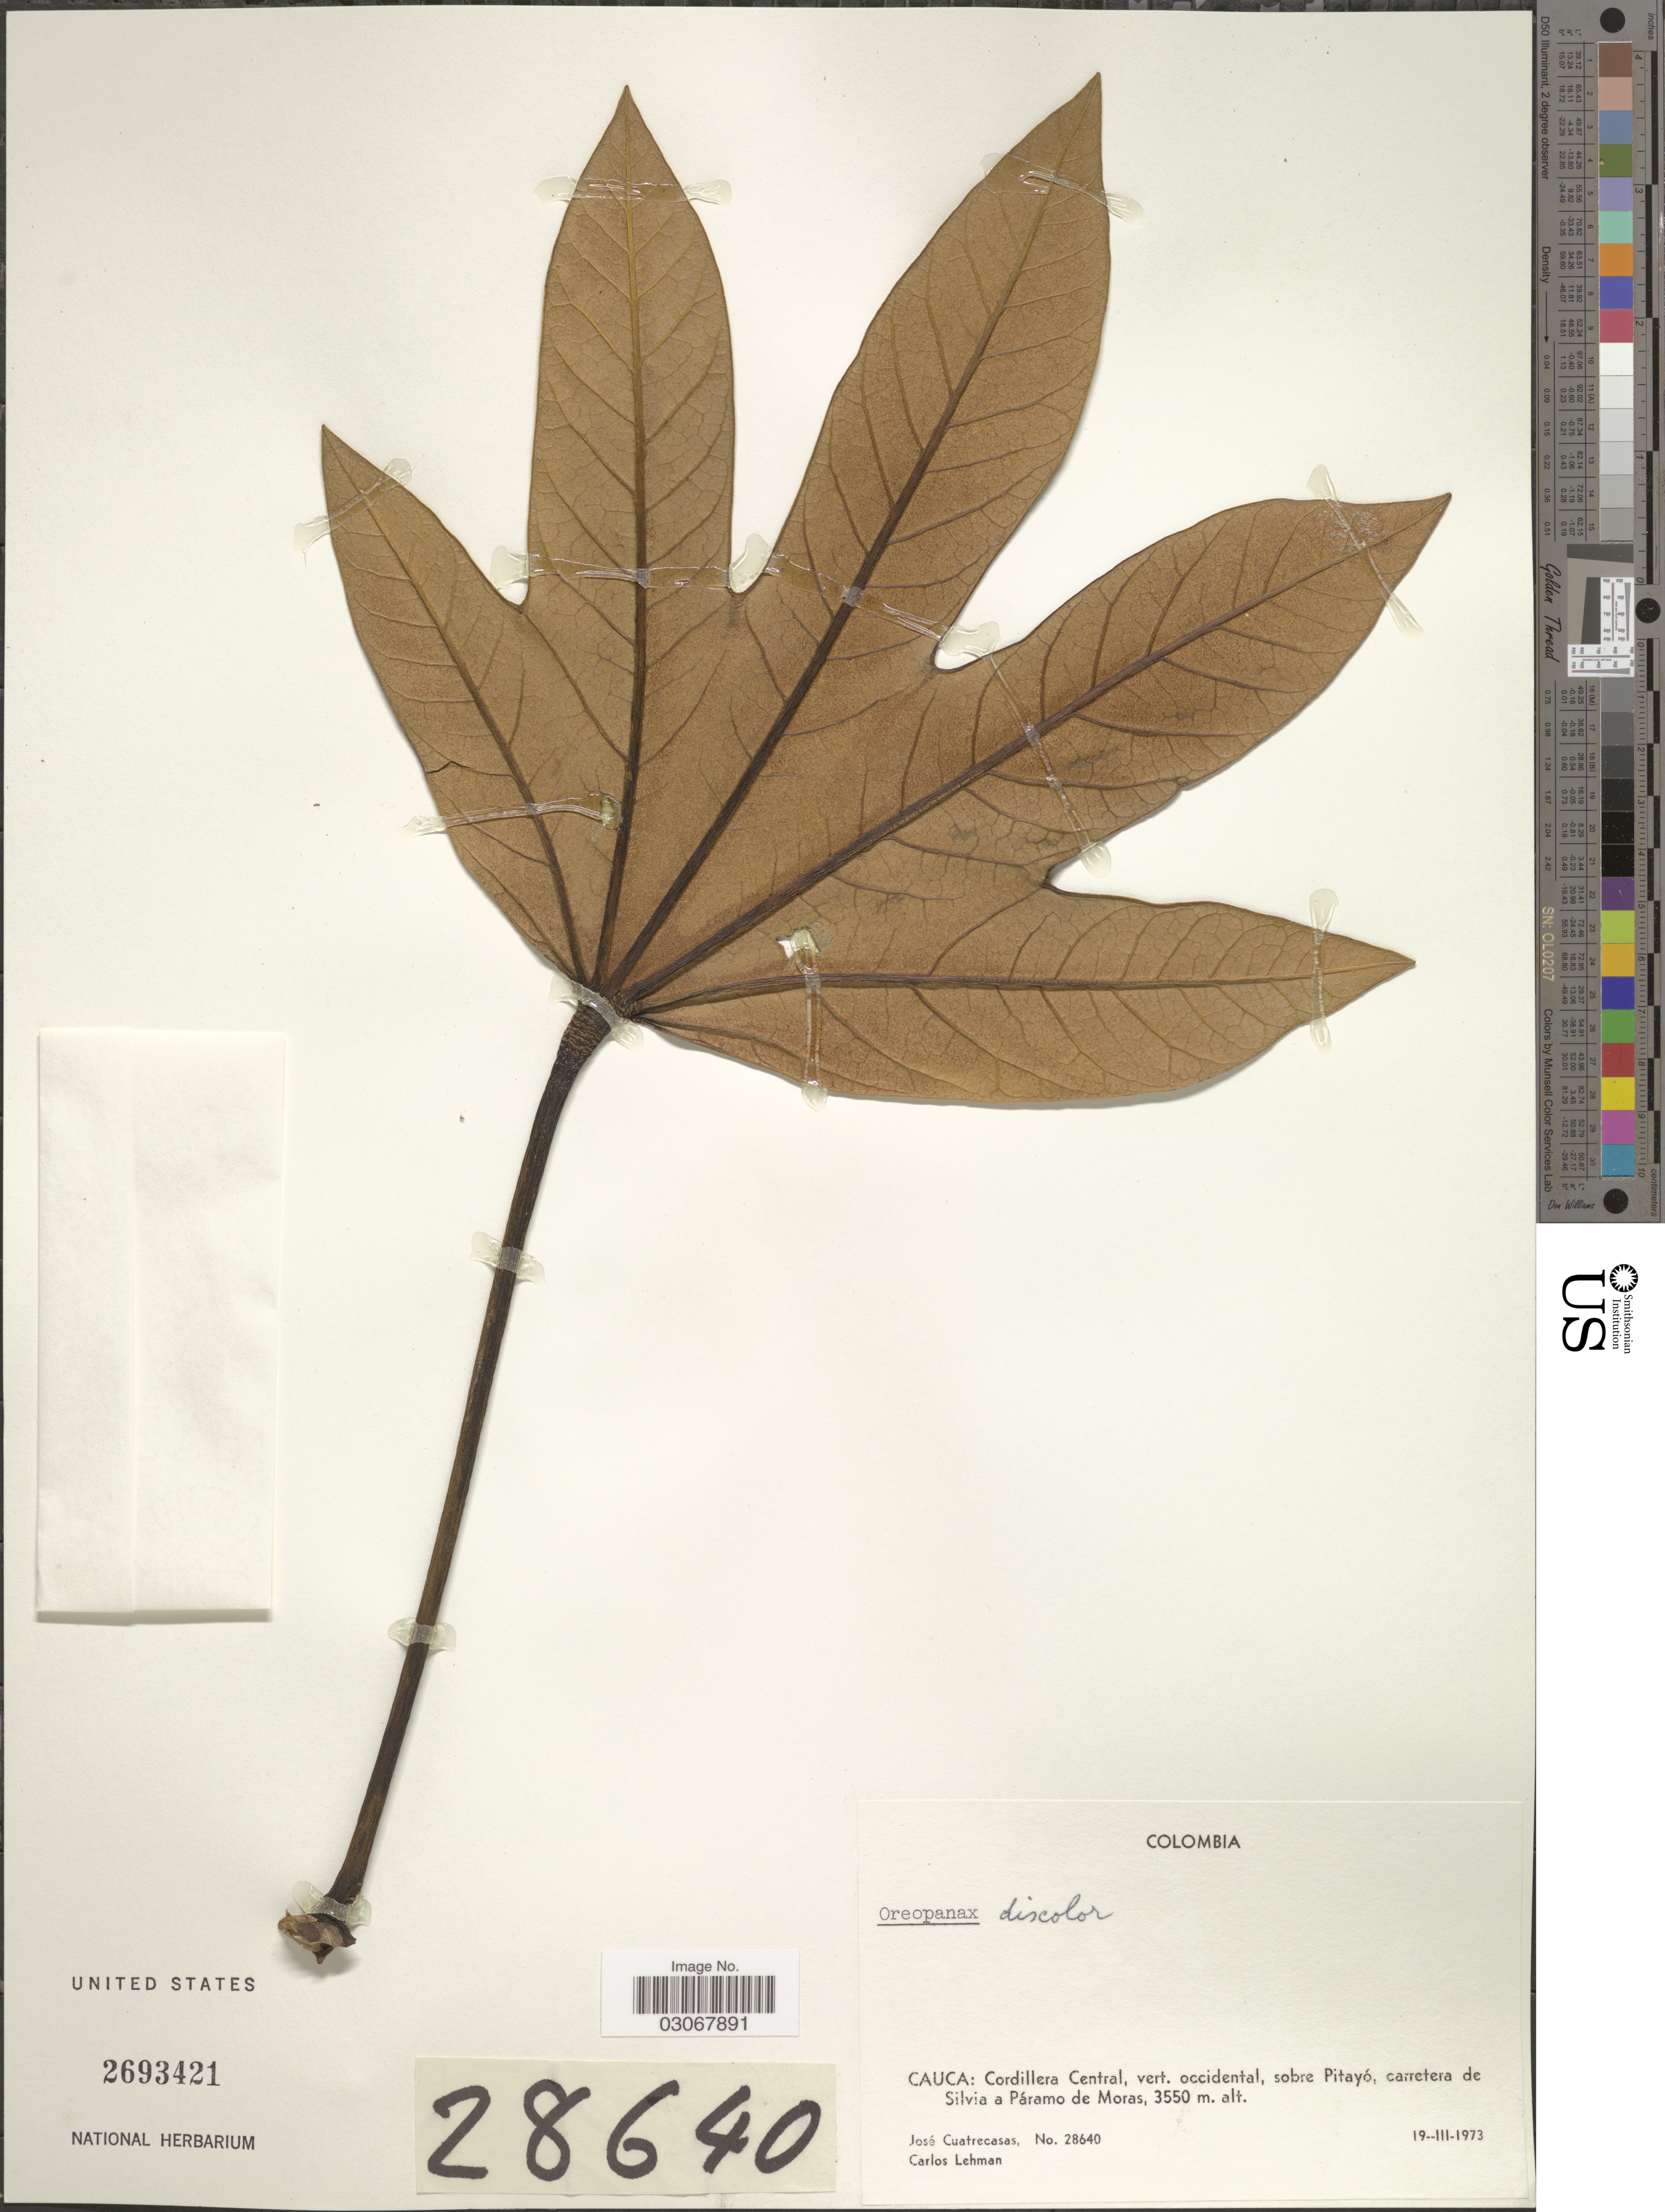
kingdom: Plantae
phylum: Tracheophyta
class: Magnoliopsida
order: Apiales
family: Araliaceae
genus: Oreopanax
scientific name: Oreopanax discolor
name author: (Kunth) Decne. & Planch.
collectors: J. Cuatrecasas & C. Lehman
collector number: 28640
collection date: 1973-03-19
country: Colombia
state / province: Cauca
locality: Cordillera Central, vert. occidental, sobre Pitayó, carretera de Silvia a Páramo de Moras.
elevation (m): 3550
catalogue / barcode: US 2693421